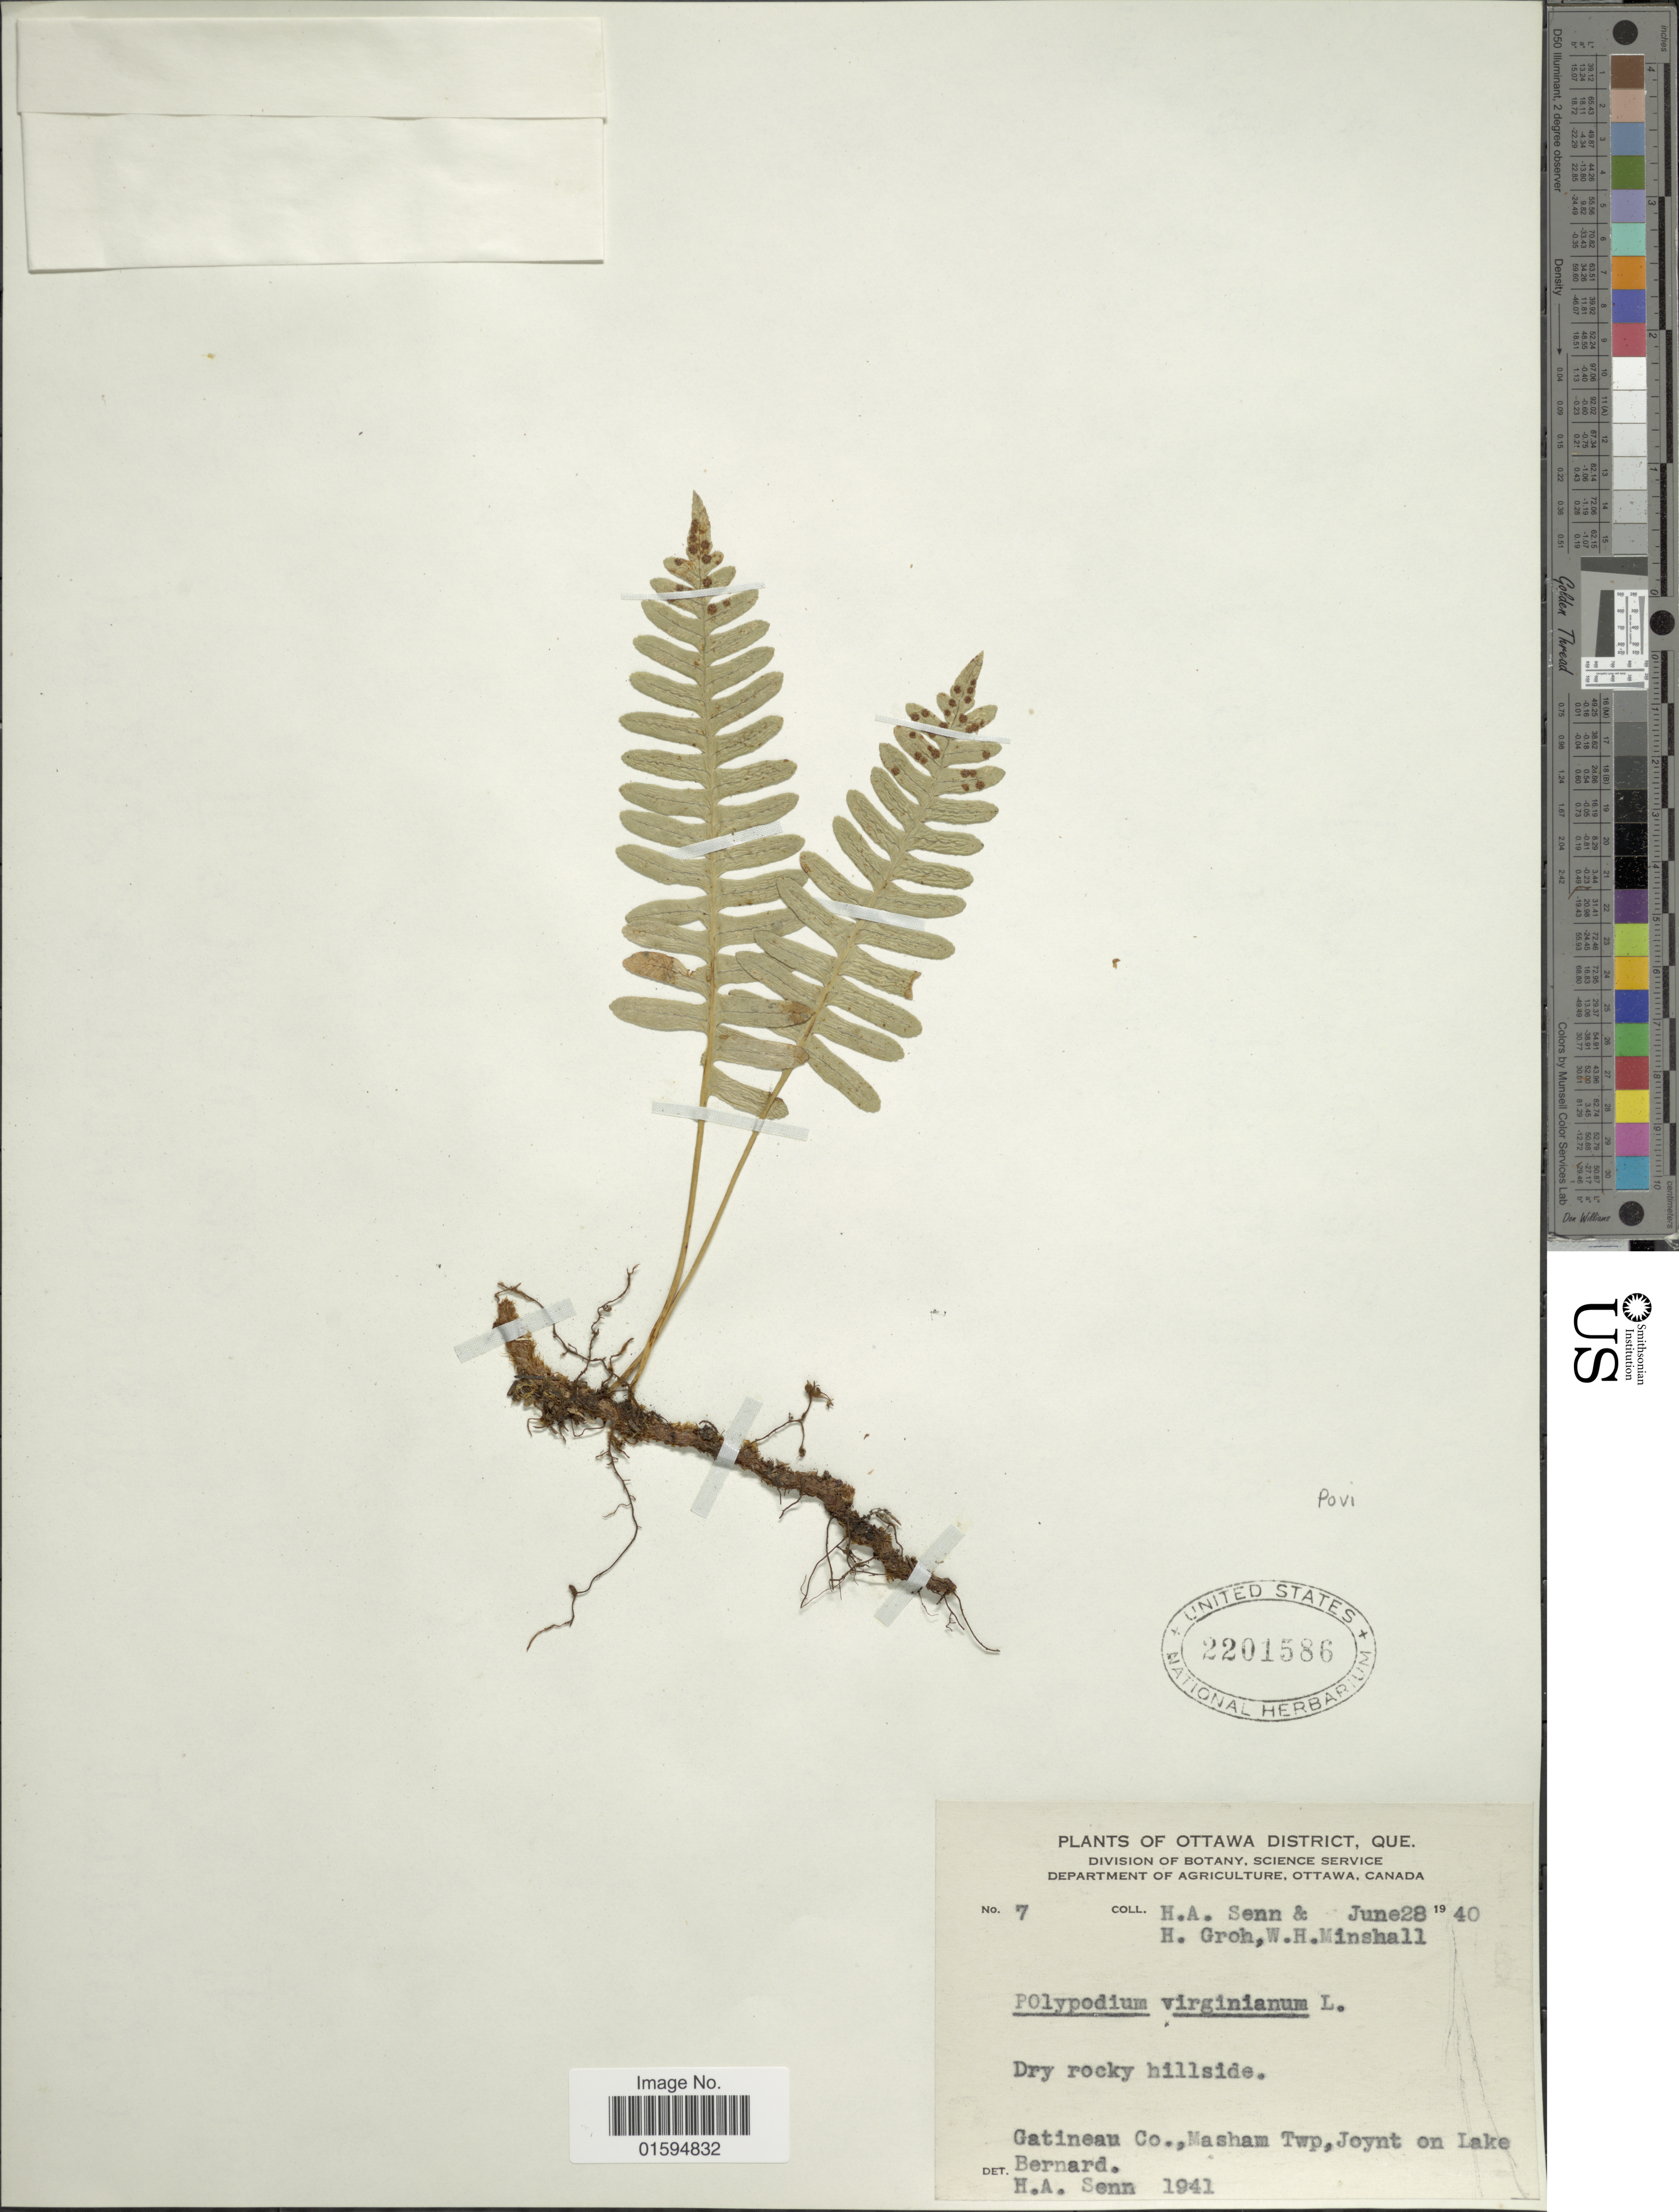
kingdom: Plantae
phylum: Tracheophyta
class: Polypodiopsida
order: Polypodiales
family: Polypodiaceae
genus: Polypodium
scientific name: Polypodium virginianum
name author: L.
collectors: H. Senn, H. Groh & W. Minshall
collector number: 7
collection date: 1940-06-28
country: Canada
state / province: Quebec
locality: Ottawa District, Gatineau Co, Masham Twp, joynt on Lake Bernard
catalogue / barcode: US 2201586